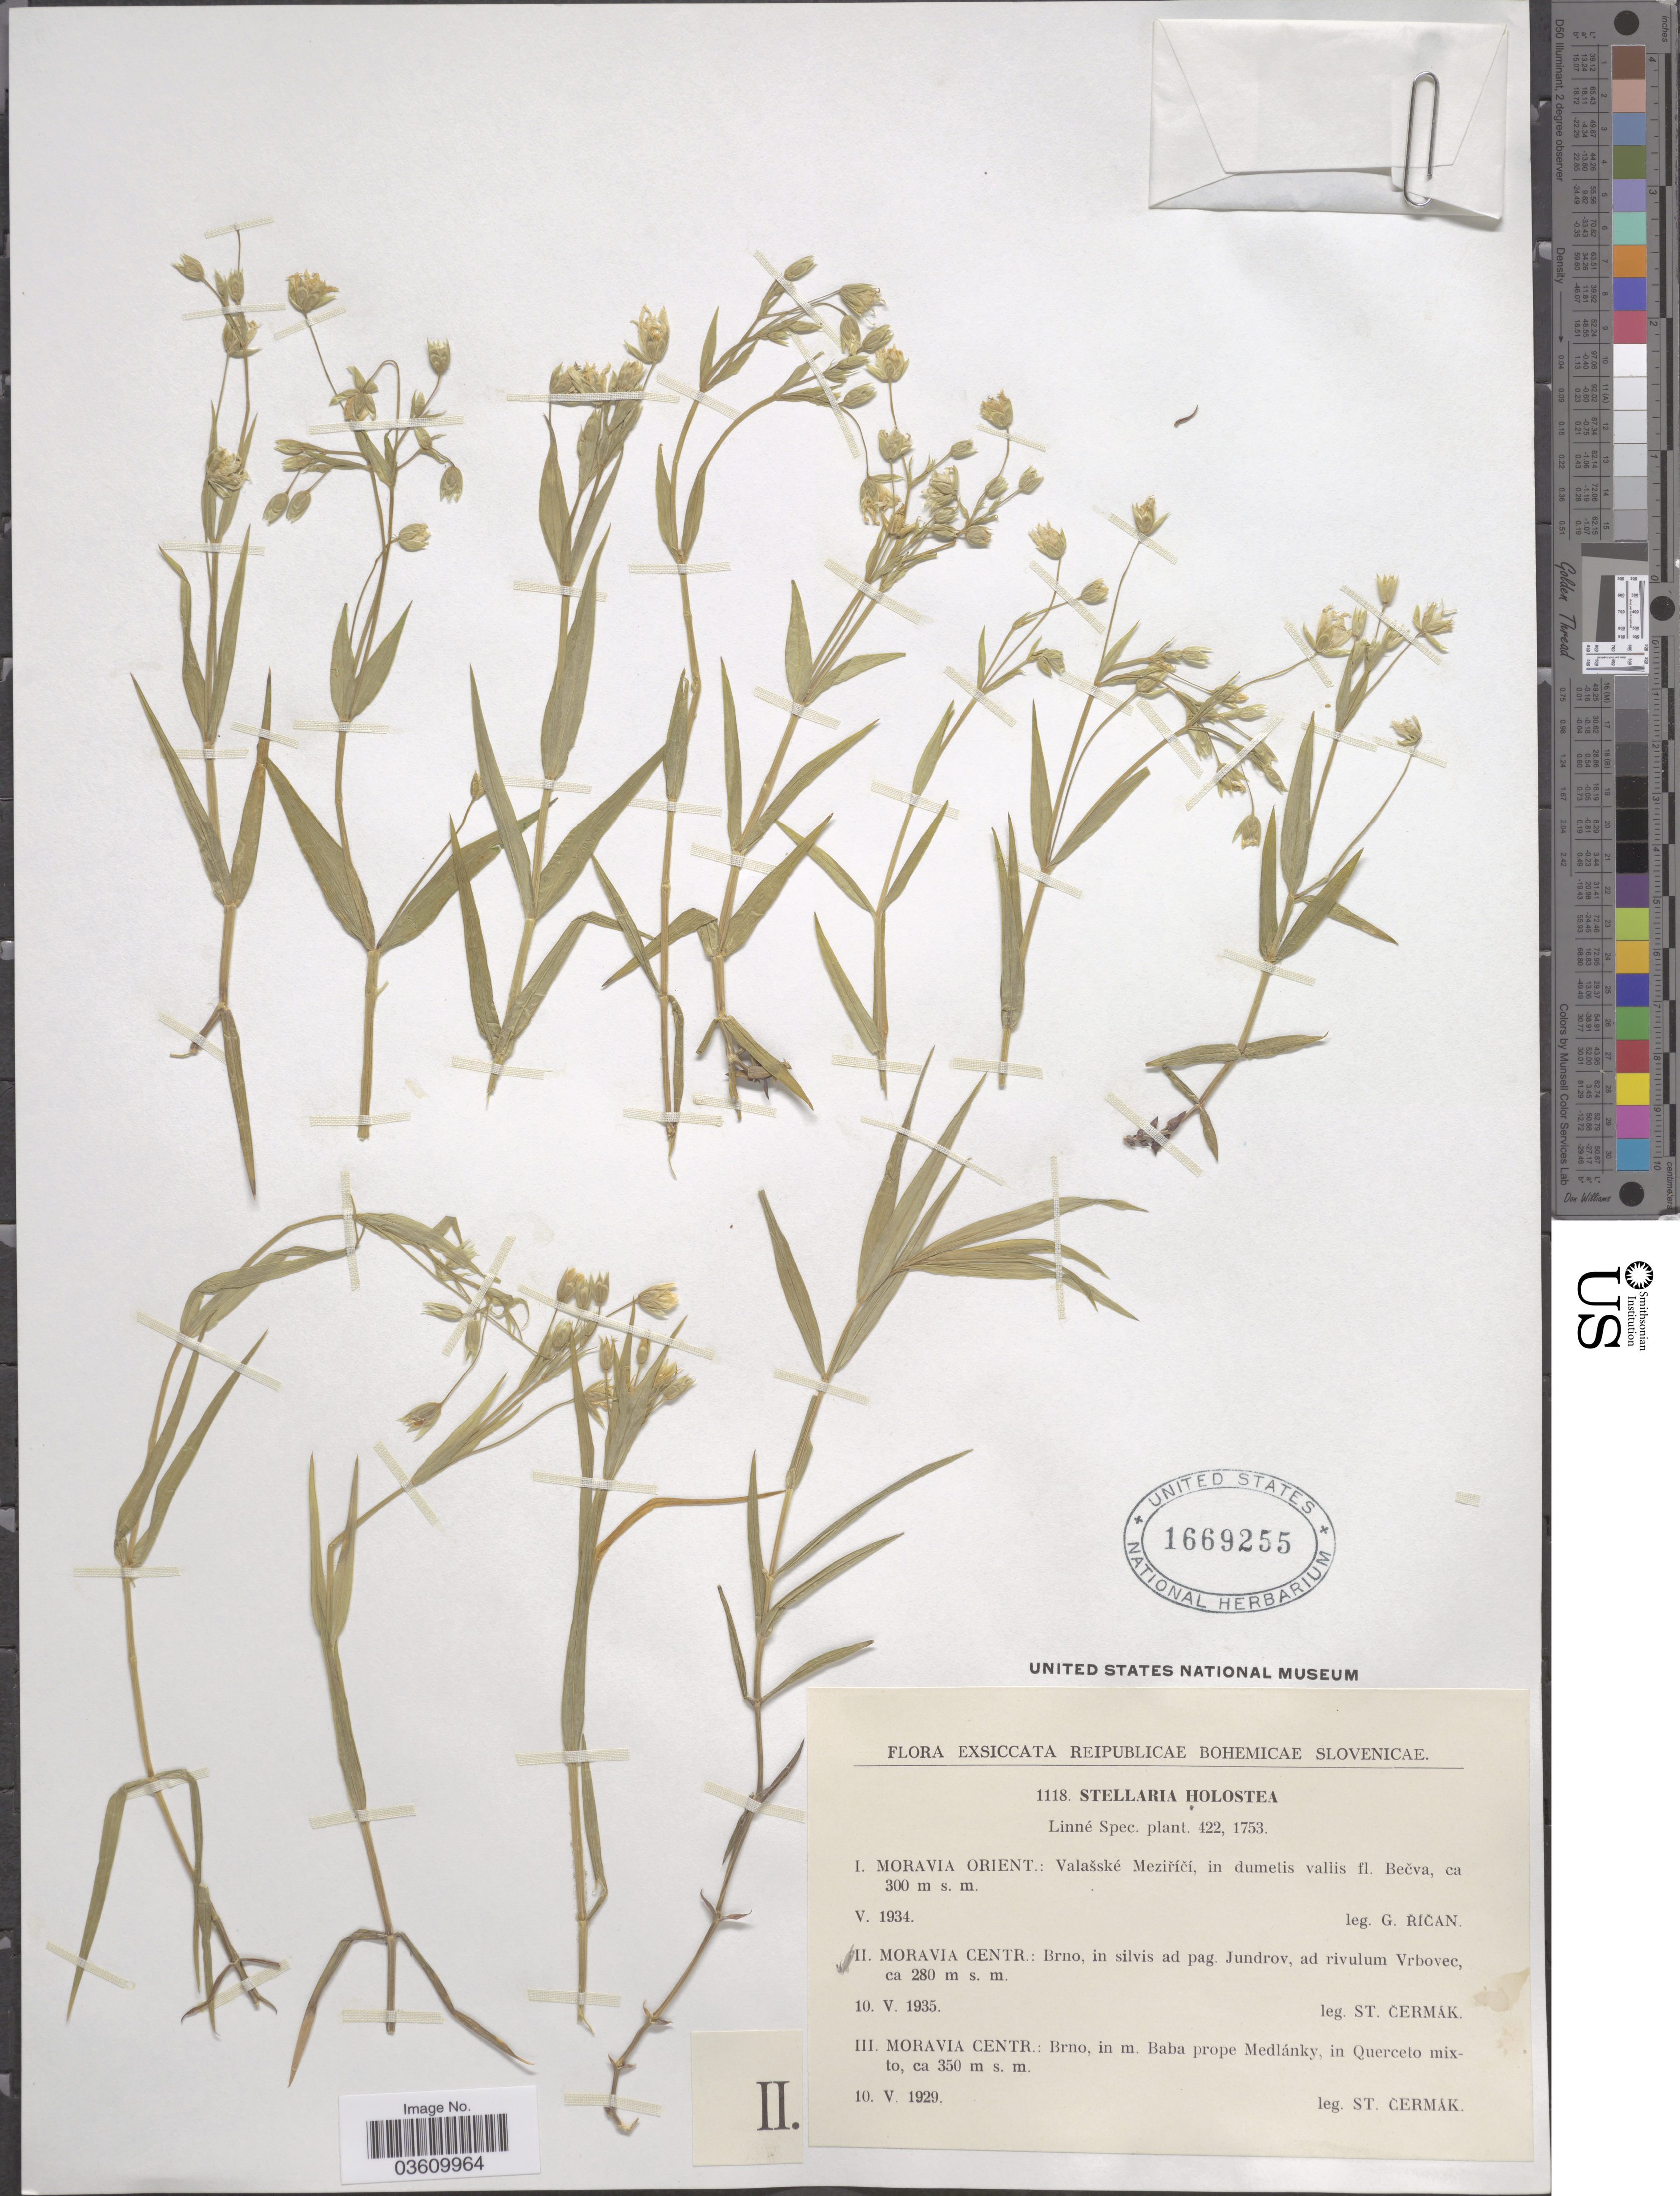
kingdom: Plantae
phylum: Tracheophyta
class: Magnoliopsida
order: Caryophyllales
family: Caryophyllaceae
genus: Rabelera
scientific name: Rabelera holostea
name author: (L.) M.T. Sharples & E.A. Tripp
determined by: U.S. National Herbarium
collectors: S. Čermak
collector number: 1118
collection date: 1935-05-10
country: Czechia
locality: Reipublicae Bohemicae Slovenicae. Moravia Centr.: Brno, in silvis ad pag. Jundrov, ad rivulum Vrbovec.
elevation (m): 280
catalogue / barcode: US 1669255